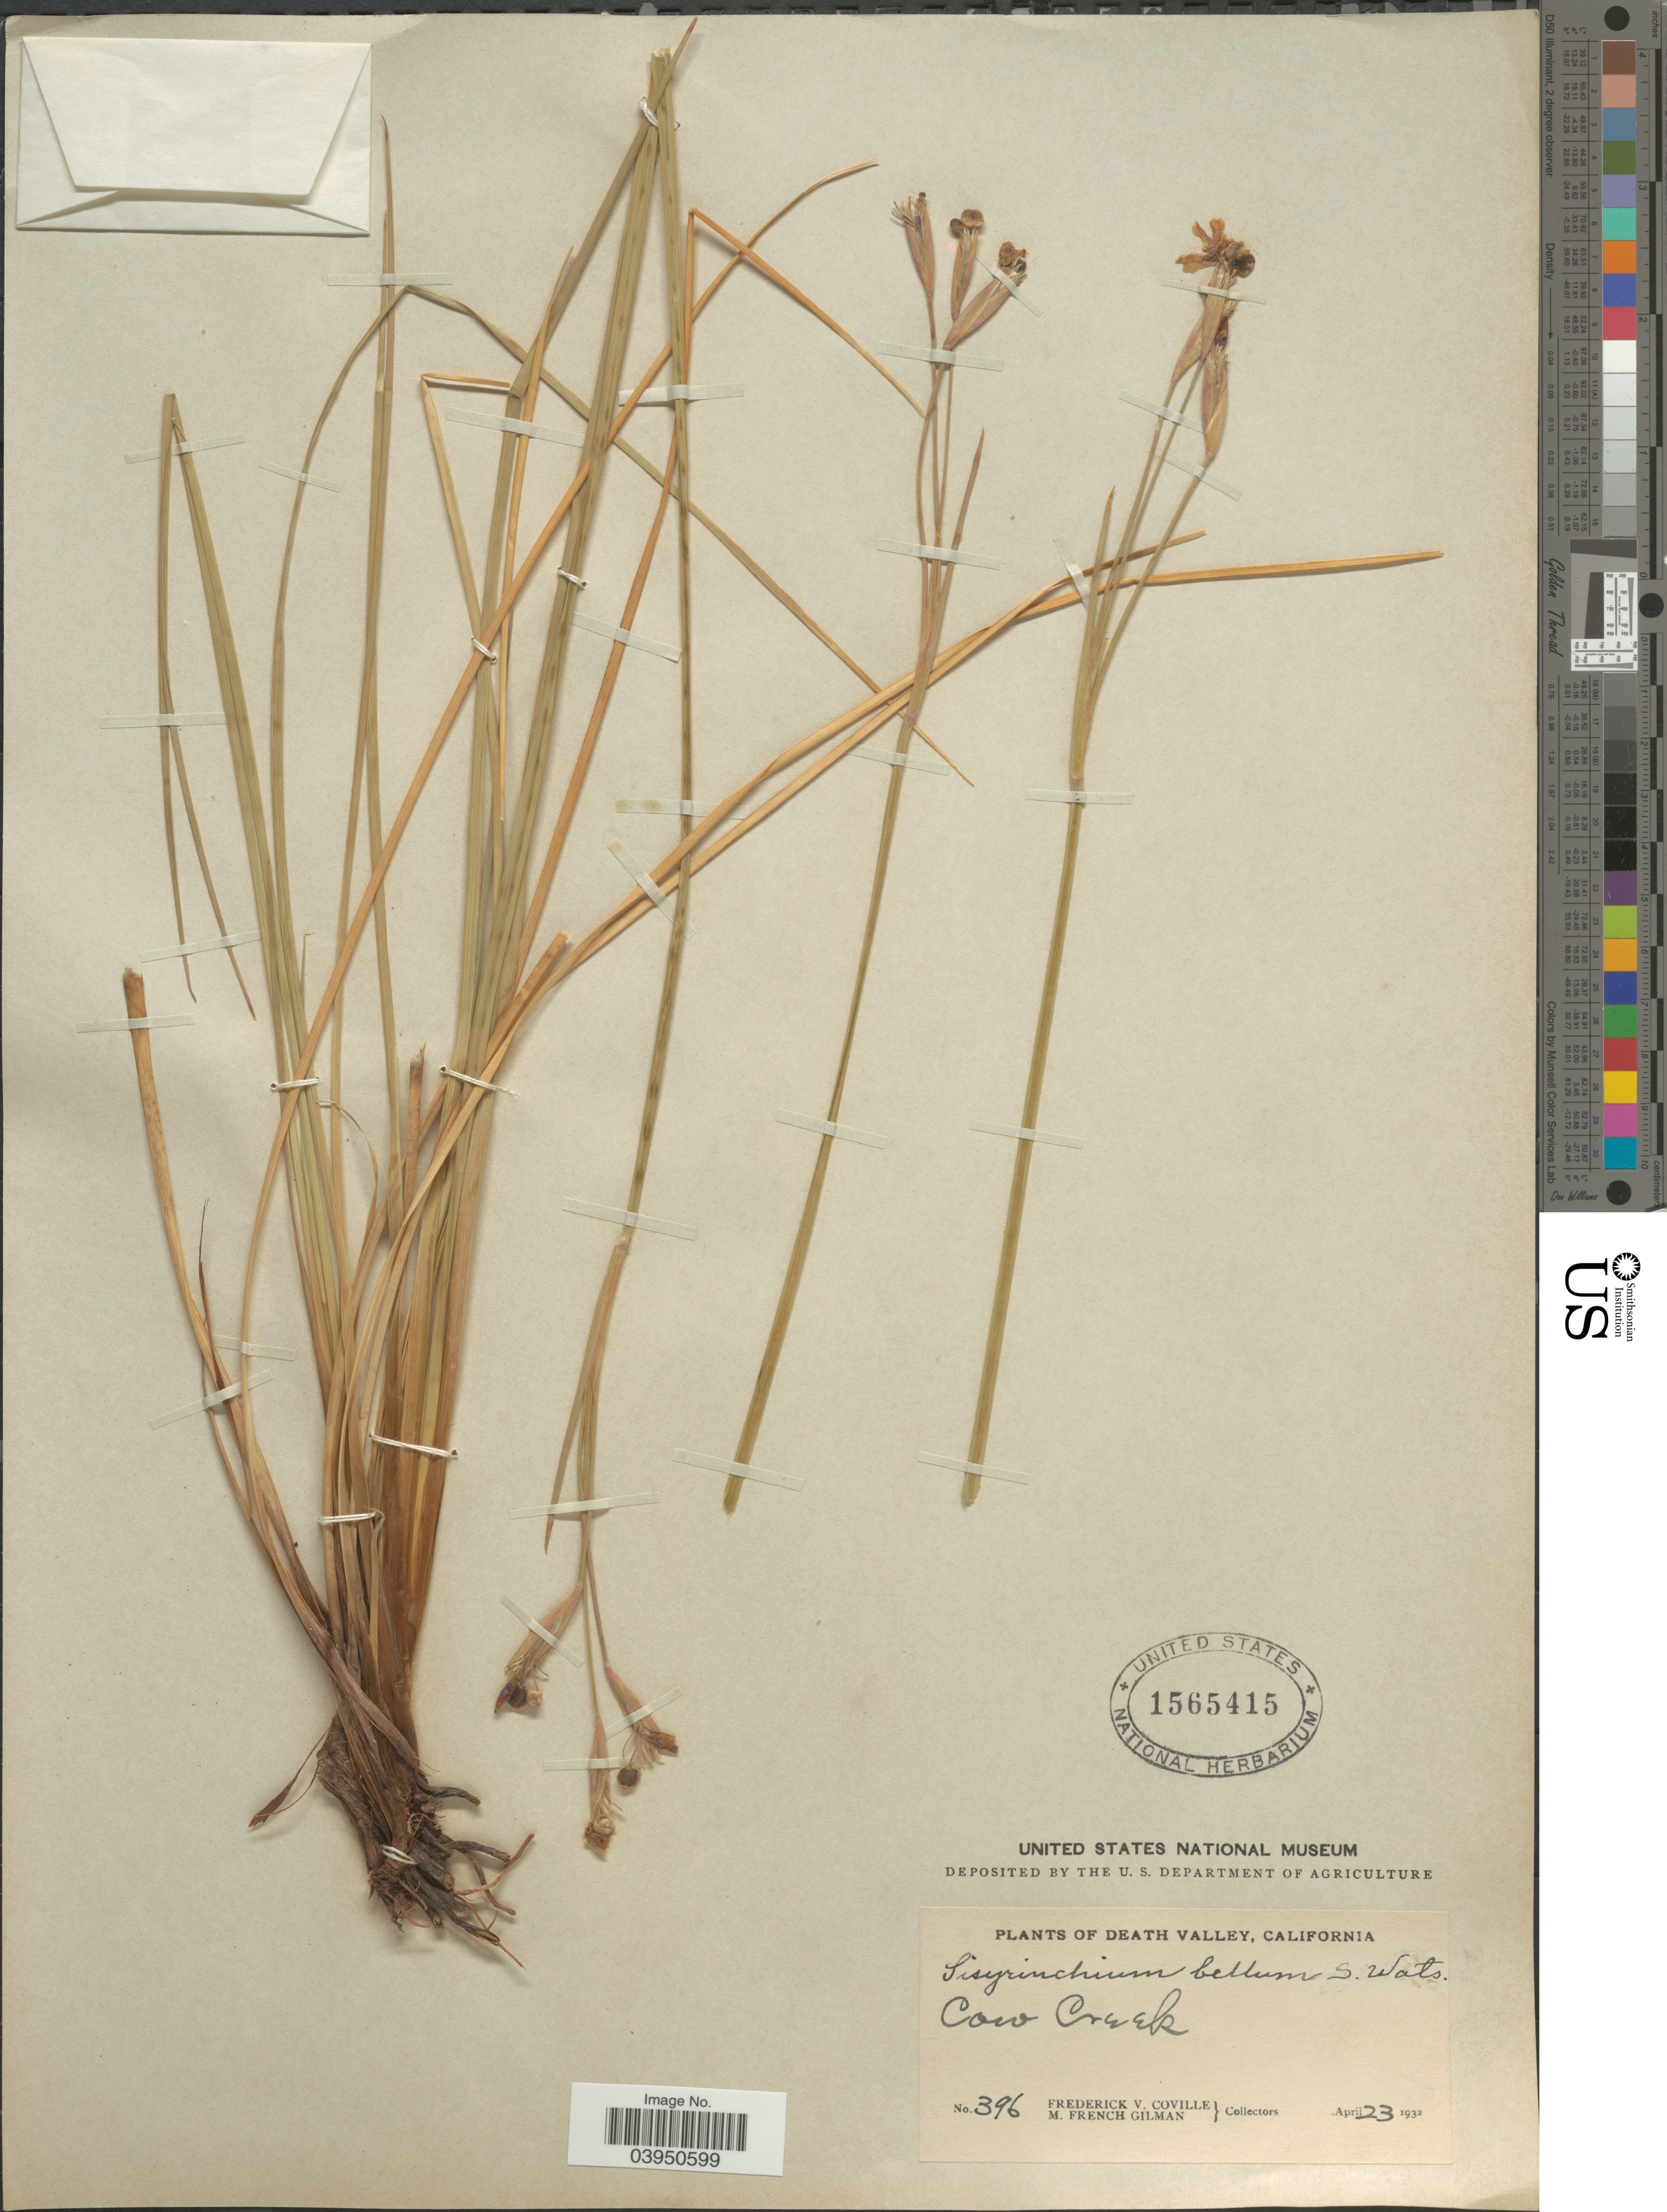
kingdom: Plantae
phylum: Tracheophyta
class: Liliopsida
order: Asparagales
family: Iridaceae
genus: Sisyrinchium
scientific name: Sisyrinchium bellum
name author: S. Watson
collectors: F. V. Coville & M. F. Gilman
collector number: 396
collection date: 1932-04-23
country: United States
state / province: California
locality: Death Valley. Cow Creek.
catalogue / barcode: US 1565415